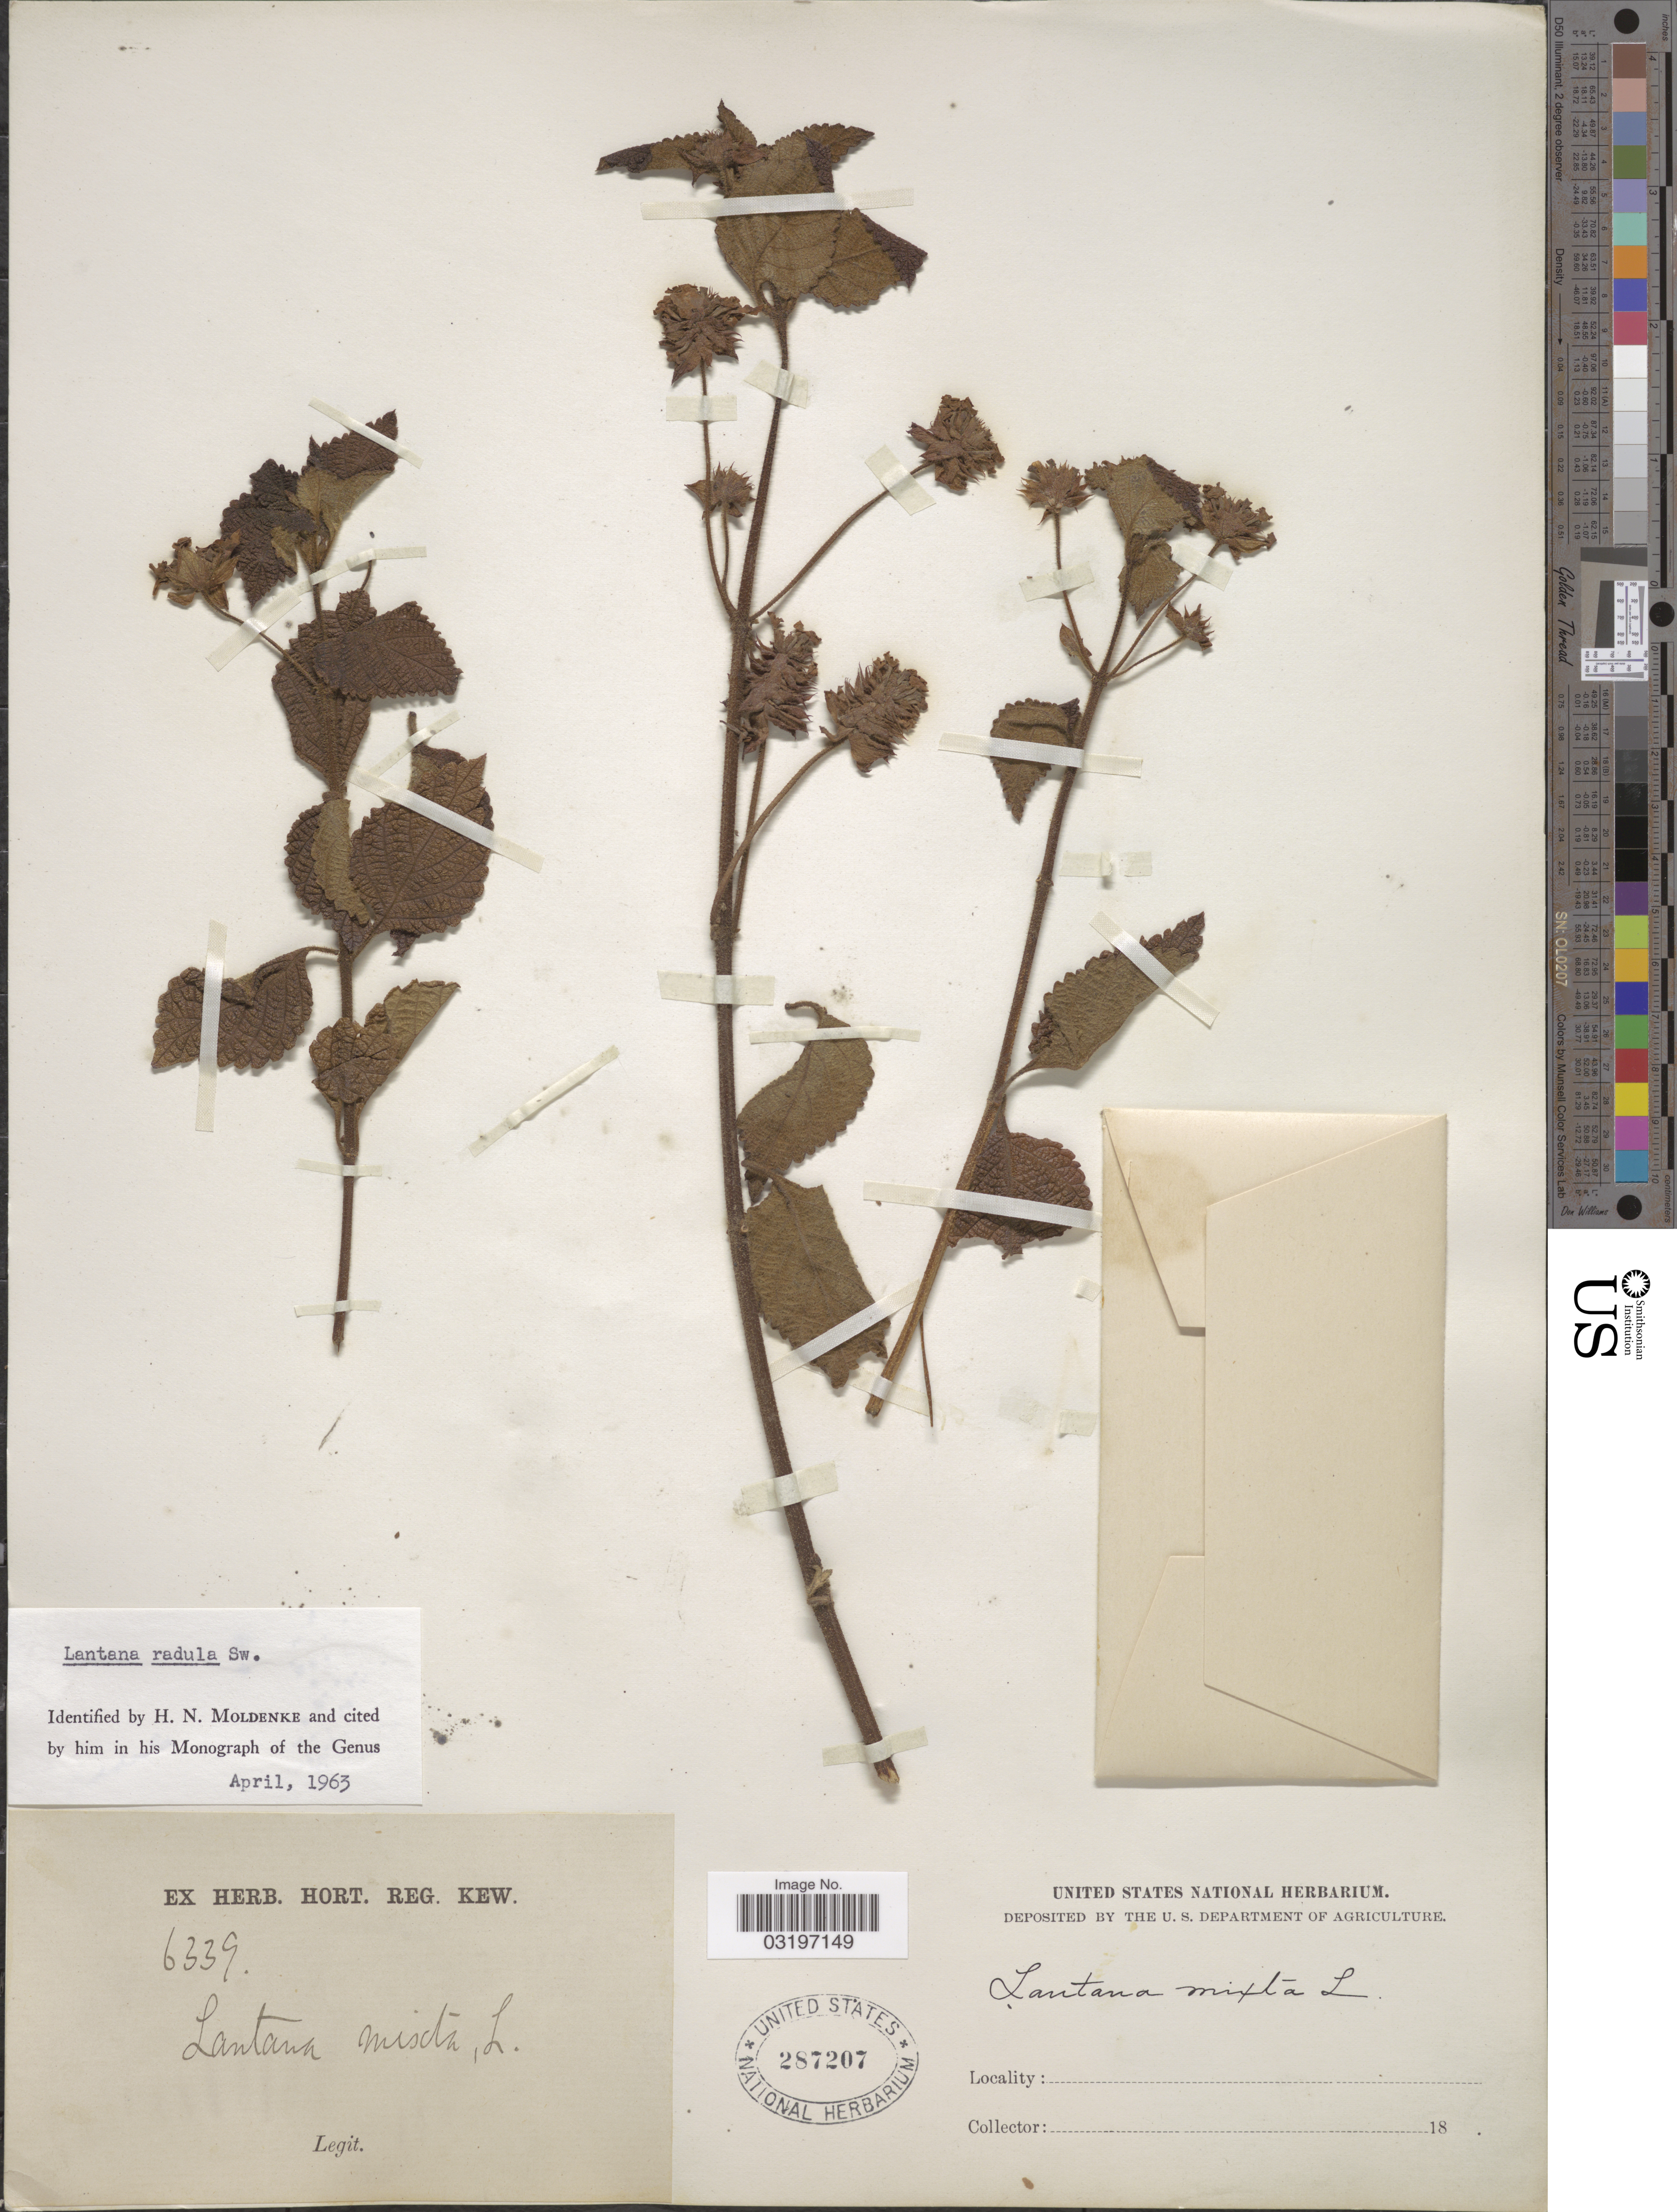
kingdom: Plantae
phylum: Tracheophyta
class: Magnoliopsida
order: Lamiales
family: Verbenaceae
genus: Lantana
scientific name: Lantana radula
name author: Sw.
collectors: ex herb. Hort. Reg. Kew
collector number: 6339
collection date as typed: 18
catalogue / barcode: US 287207